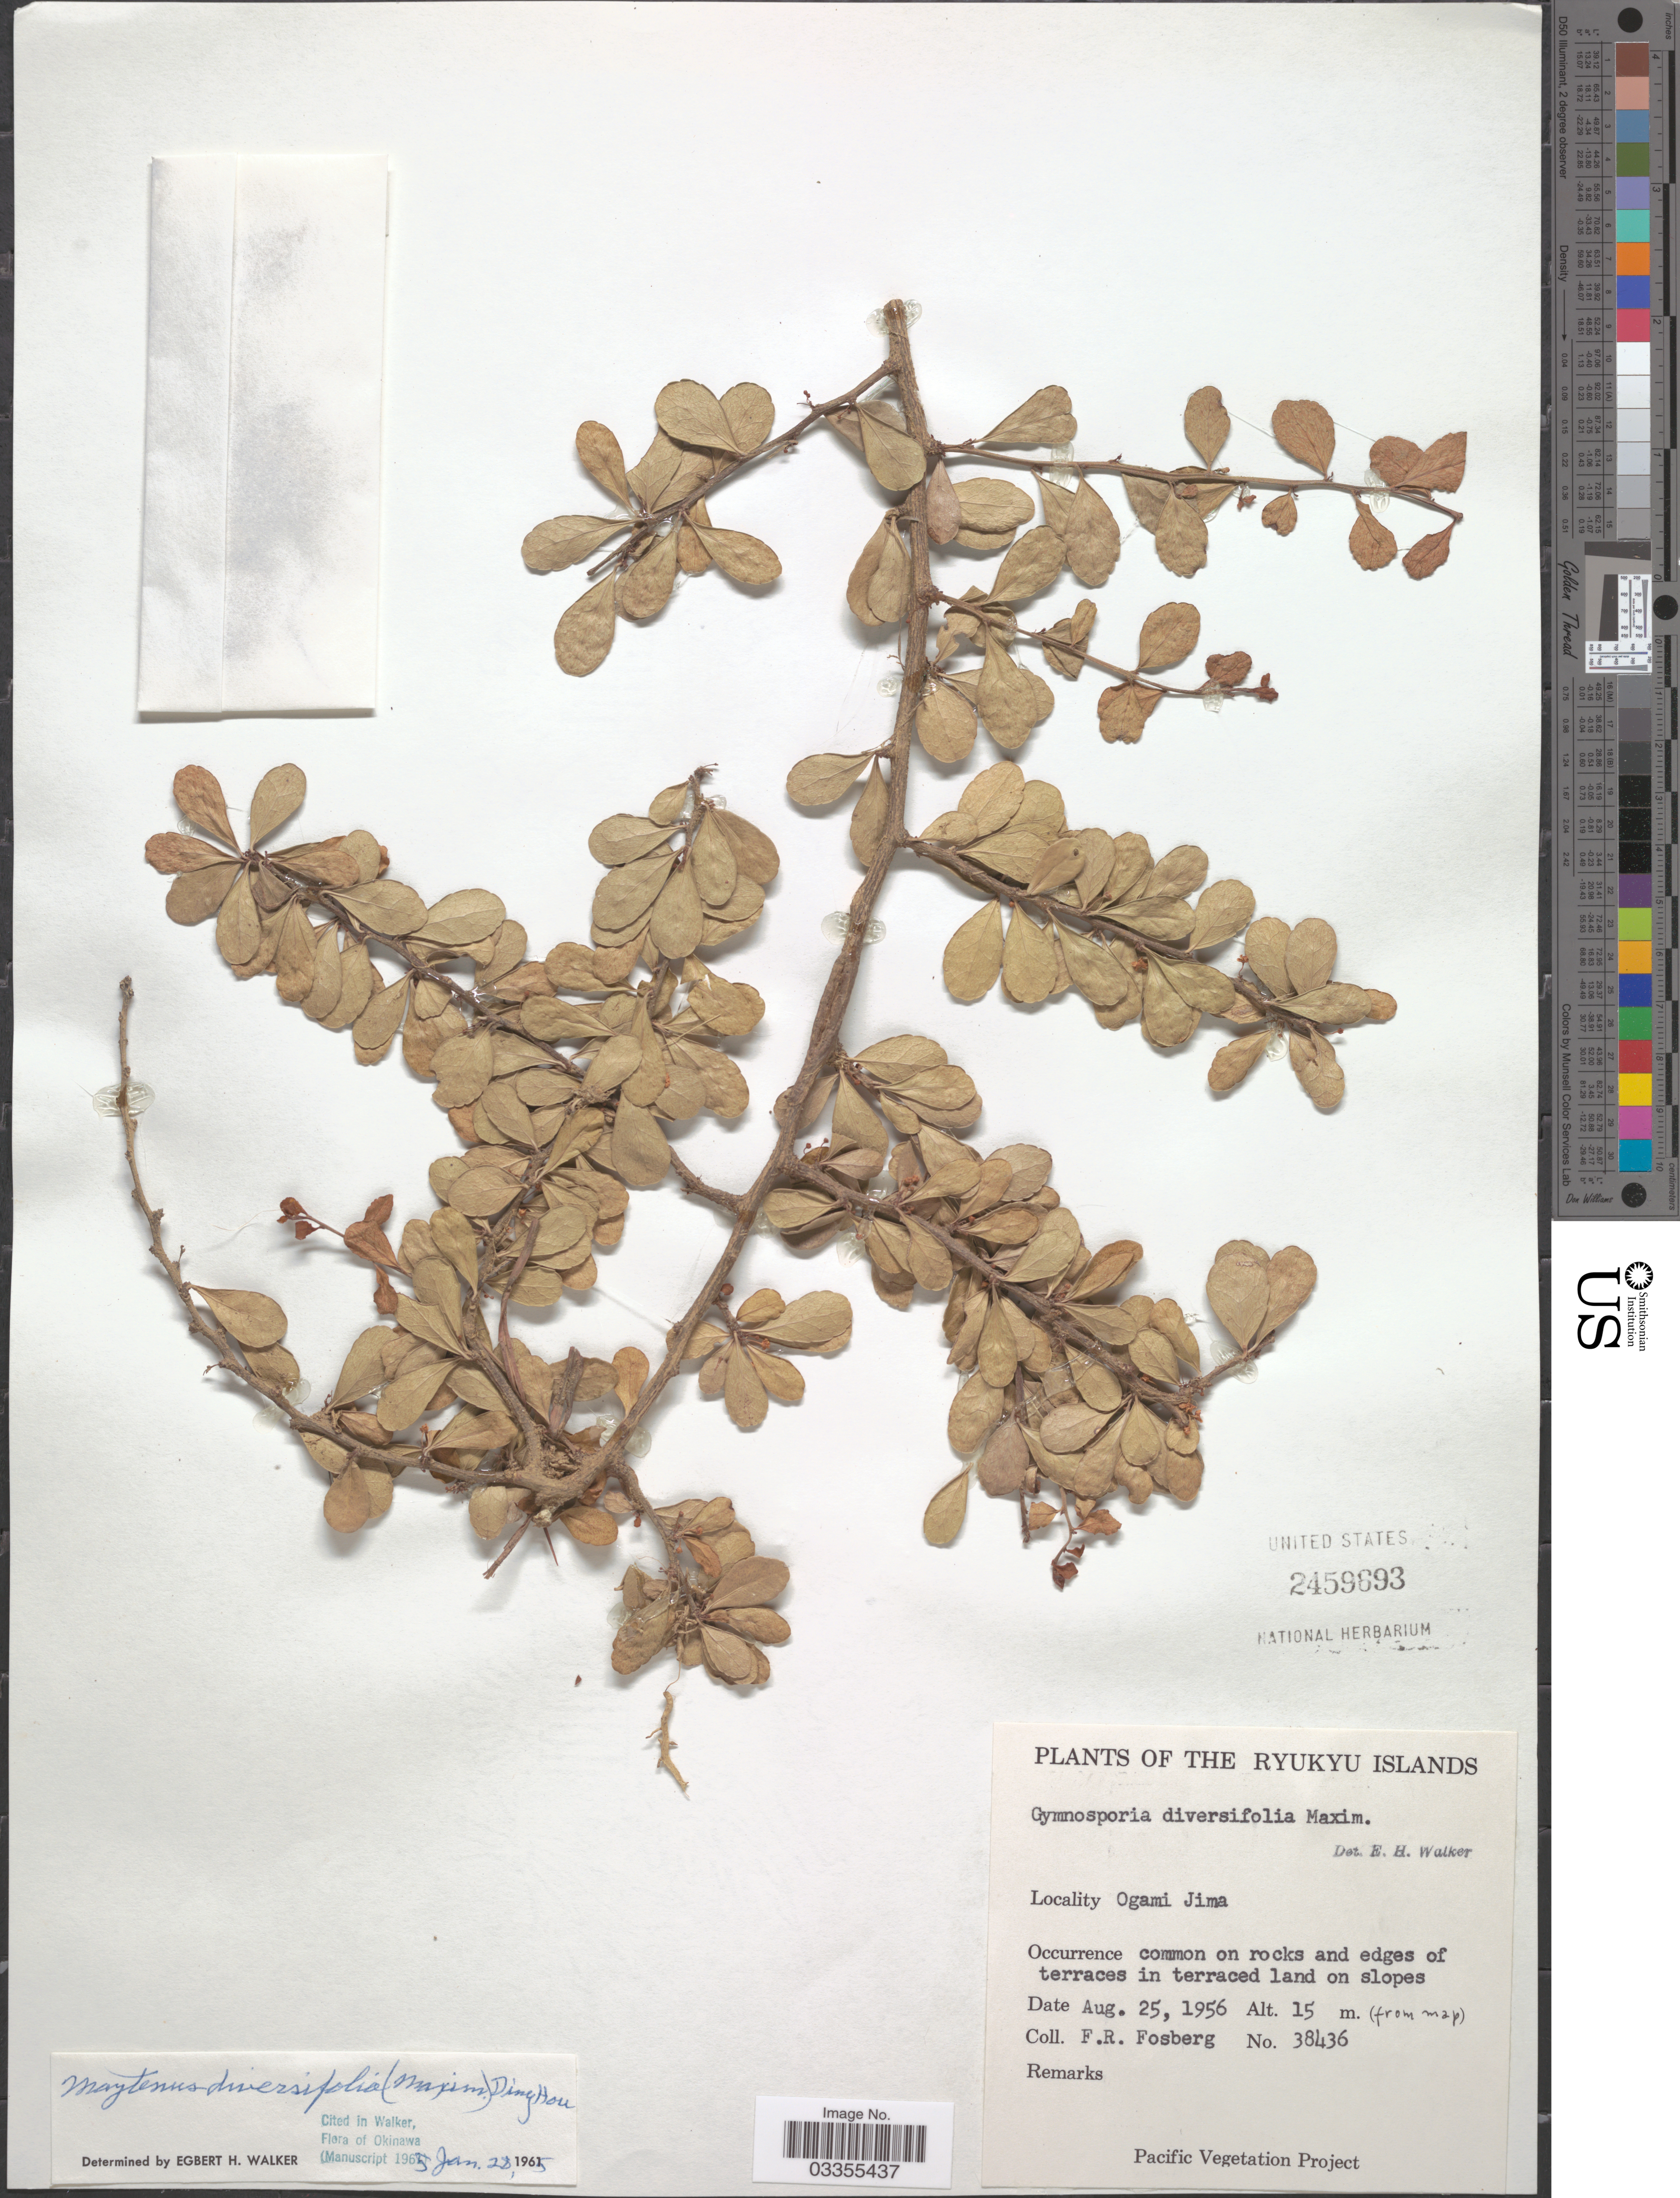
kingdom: Plantae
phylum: Tracheophyta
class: Magnoliopsida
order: Celastrales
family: Celastraceae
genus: Gymnosporia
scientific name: Gymnosporia diversifolia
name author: Maxim.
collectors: F. R. Fosberg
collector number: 38436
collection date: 1956-08-25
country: Japan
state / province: Okinawa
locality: The Ryukyu Islands. Ogami Jima.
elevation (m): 15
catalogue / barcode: US 2459693